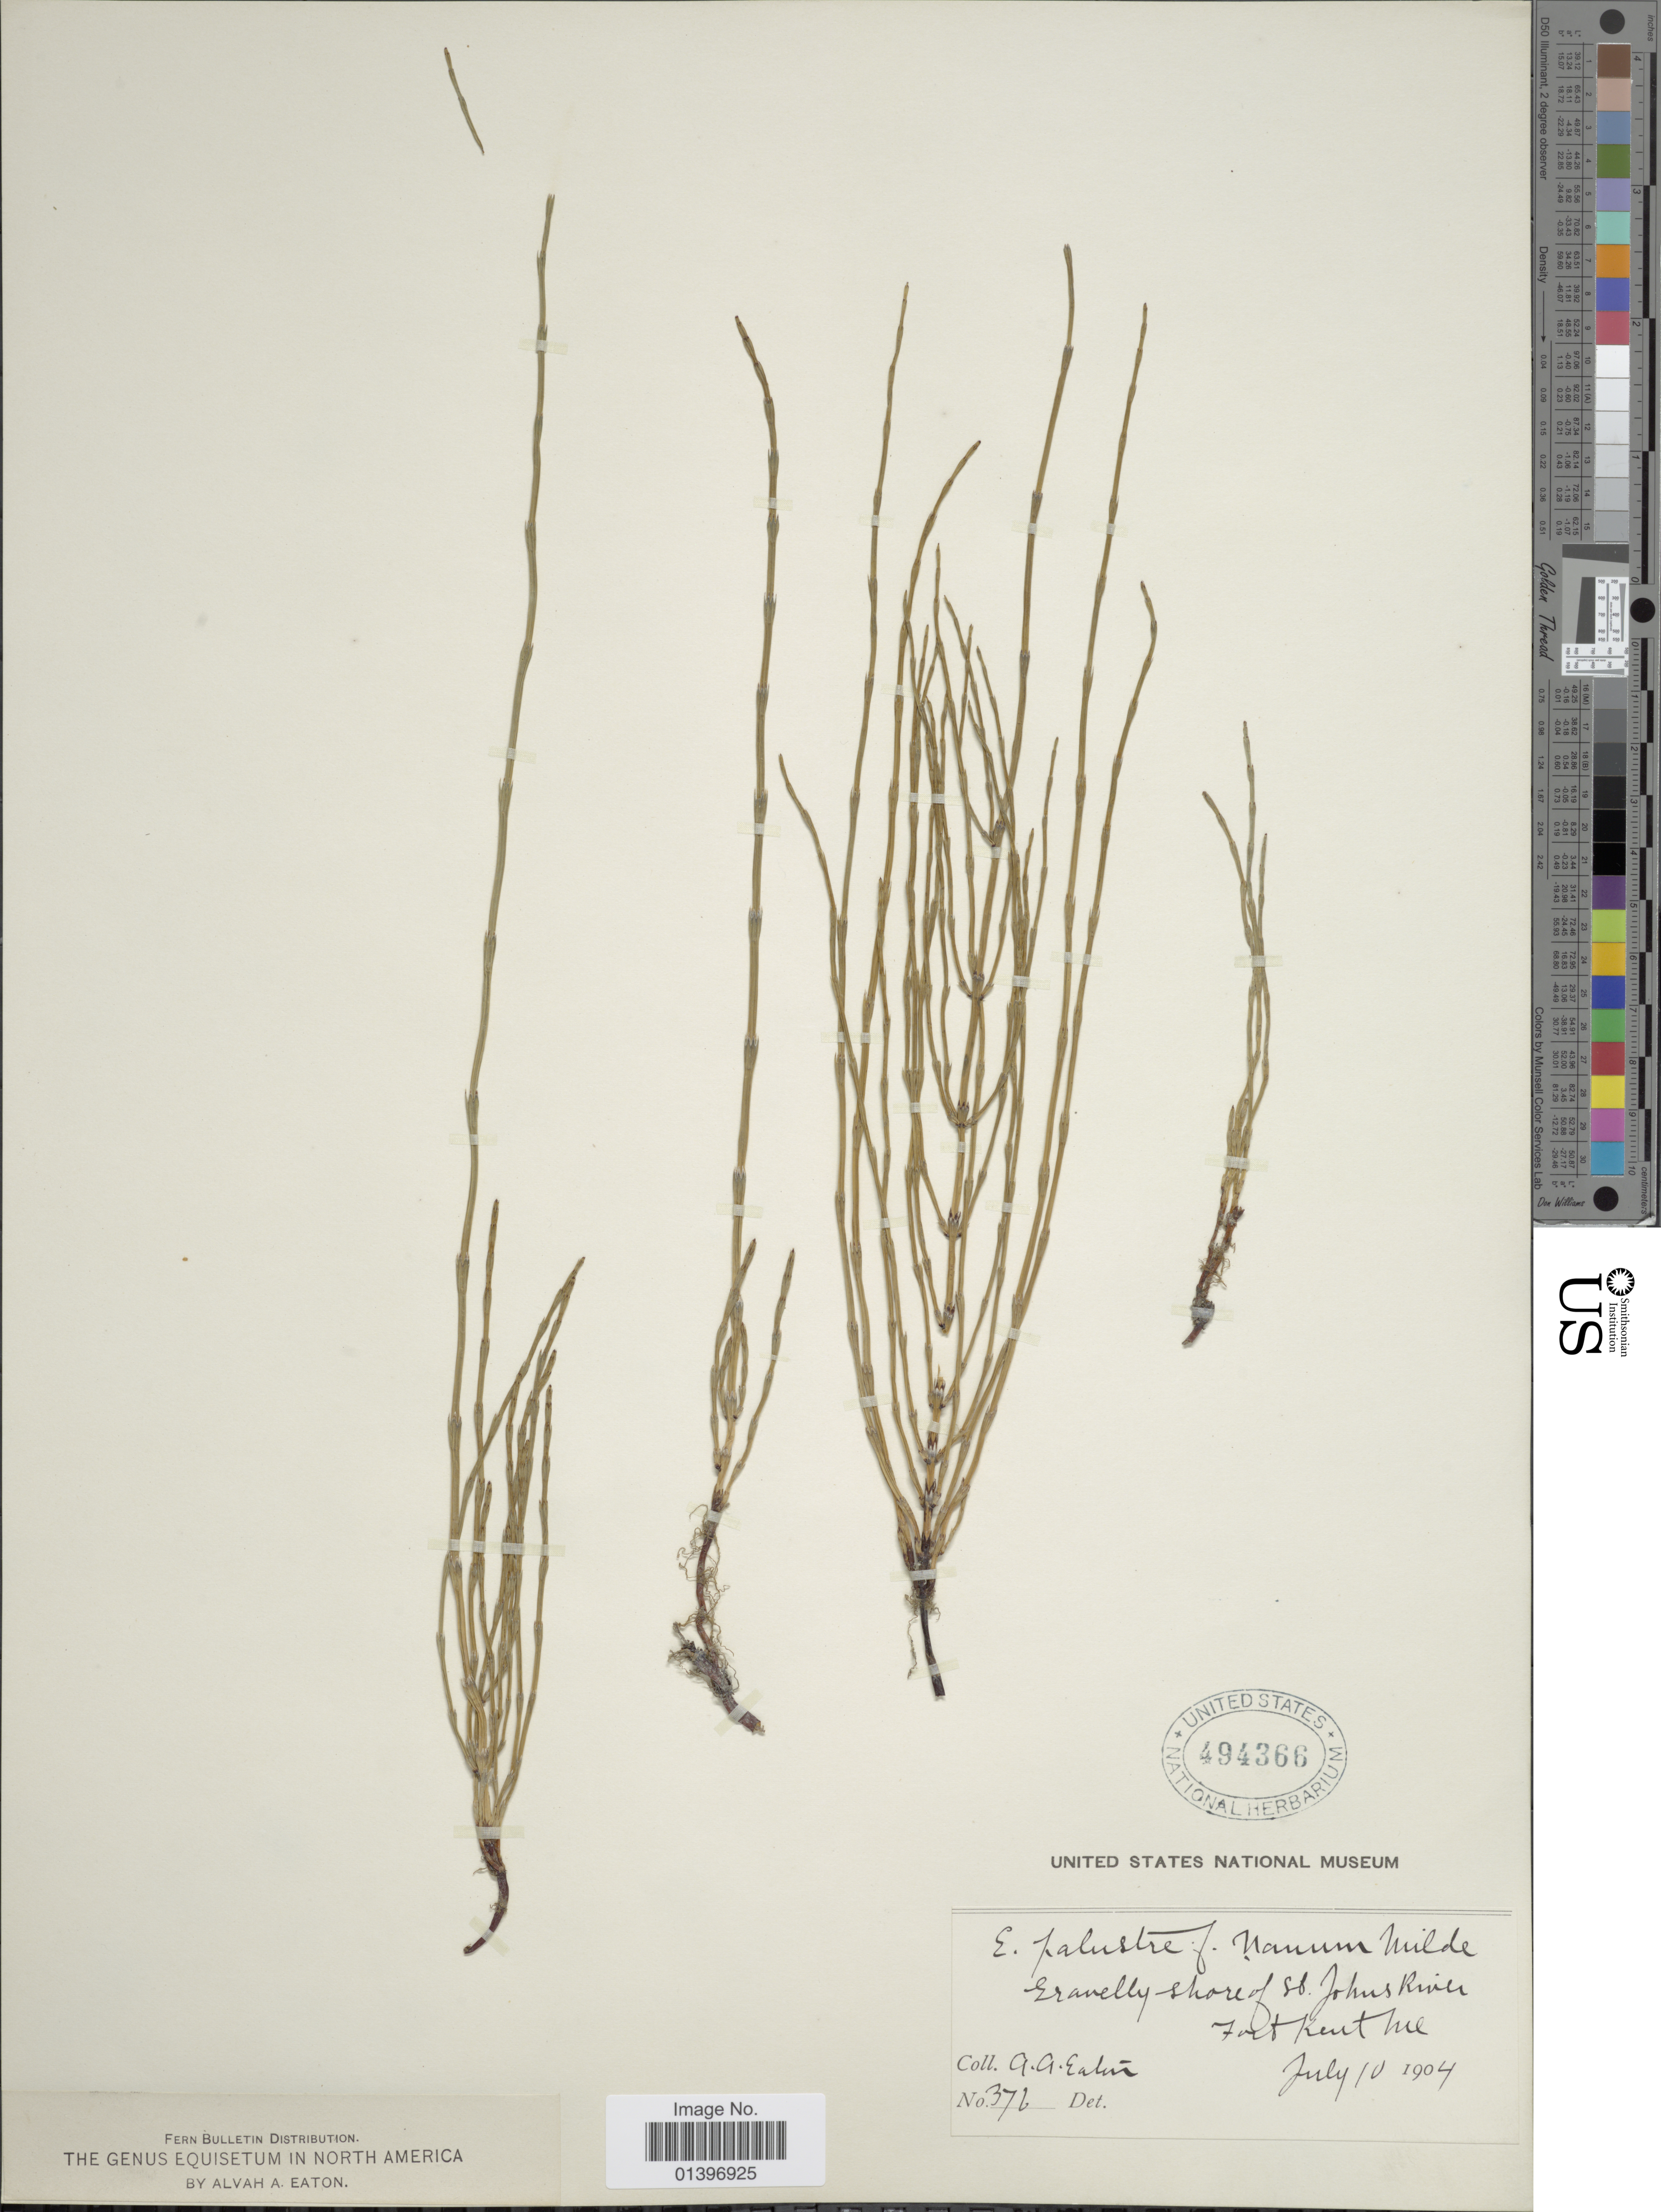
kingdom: Plantae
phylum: Tracheophyta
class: Polypodiopsida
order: Equisetales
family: Equisetaceae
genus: Equisetum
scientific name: Equisetum x litorale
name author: Kuhlw.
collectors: A. A. Eaton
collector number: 376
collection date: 1904-07-10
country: United States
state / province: Maine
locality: Gravelly shore of St. Johns River, Fort Kent ME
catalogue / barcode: US 494366